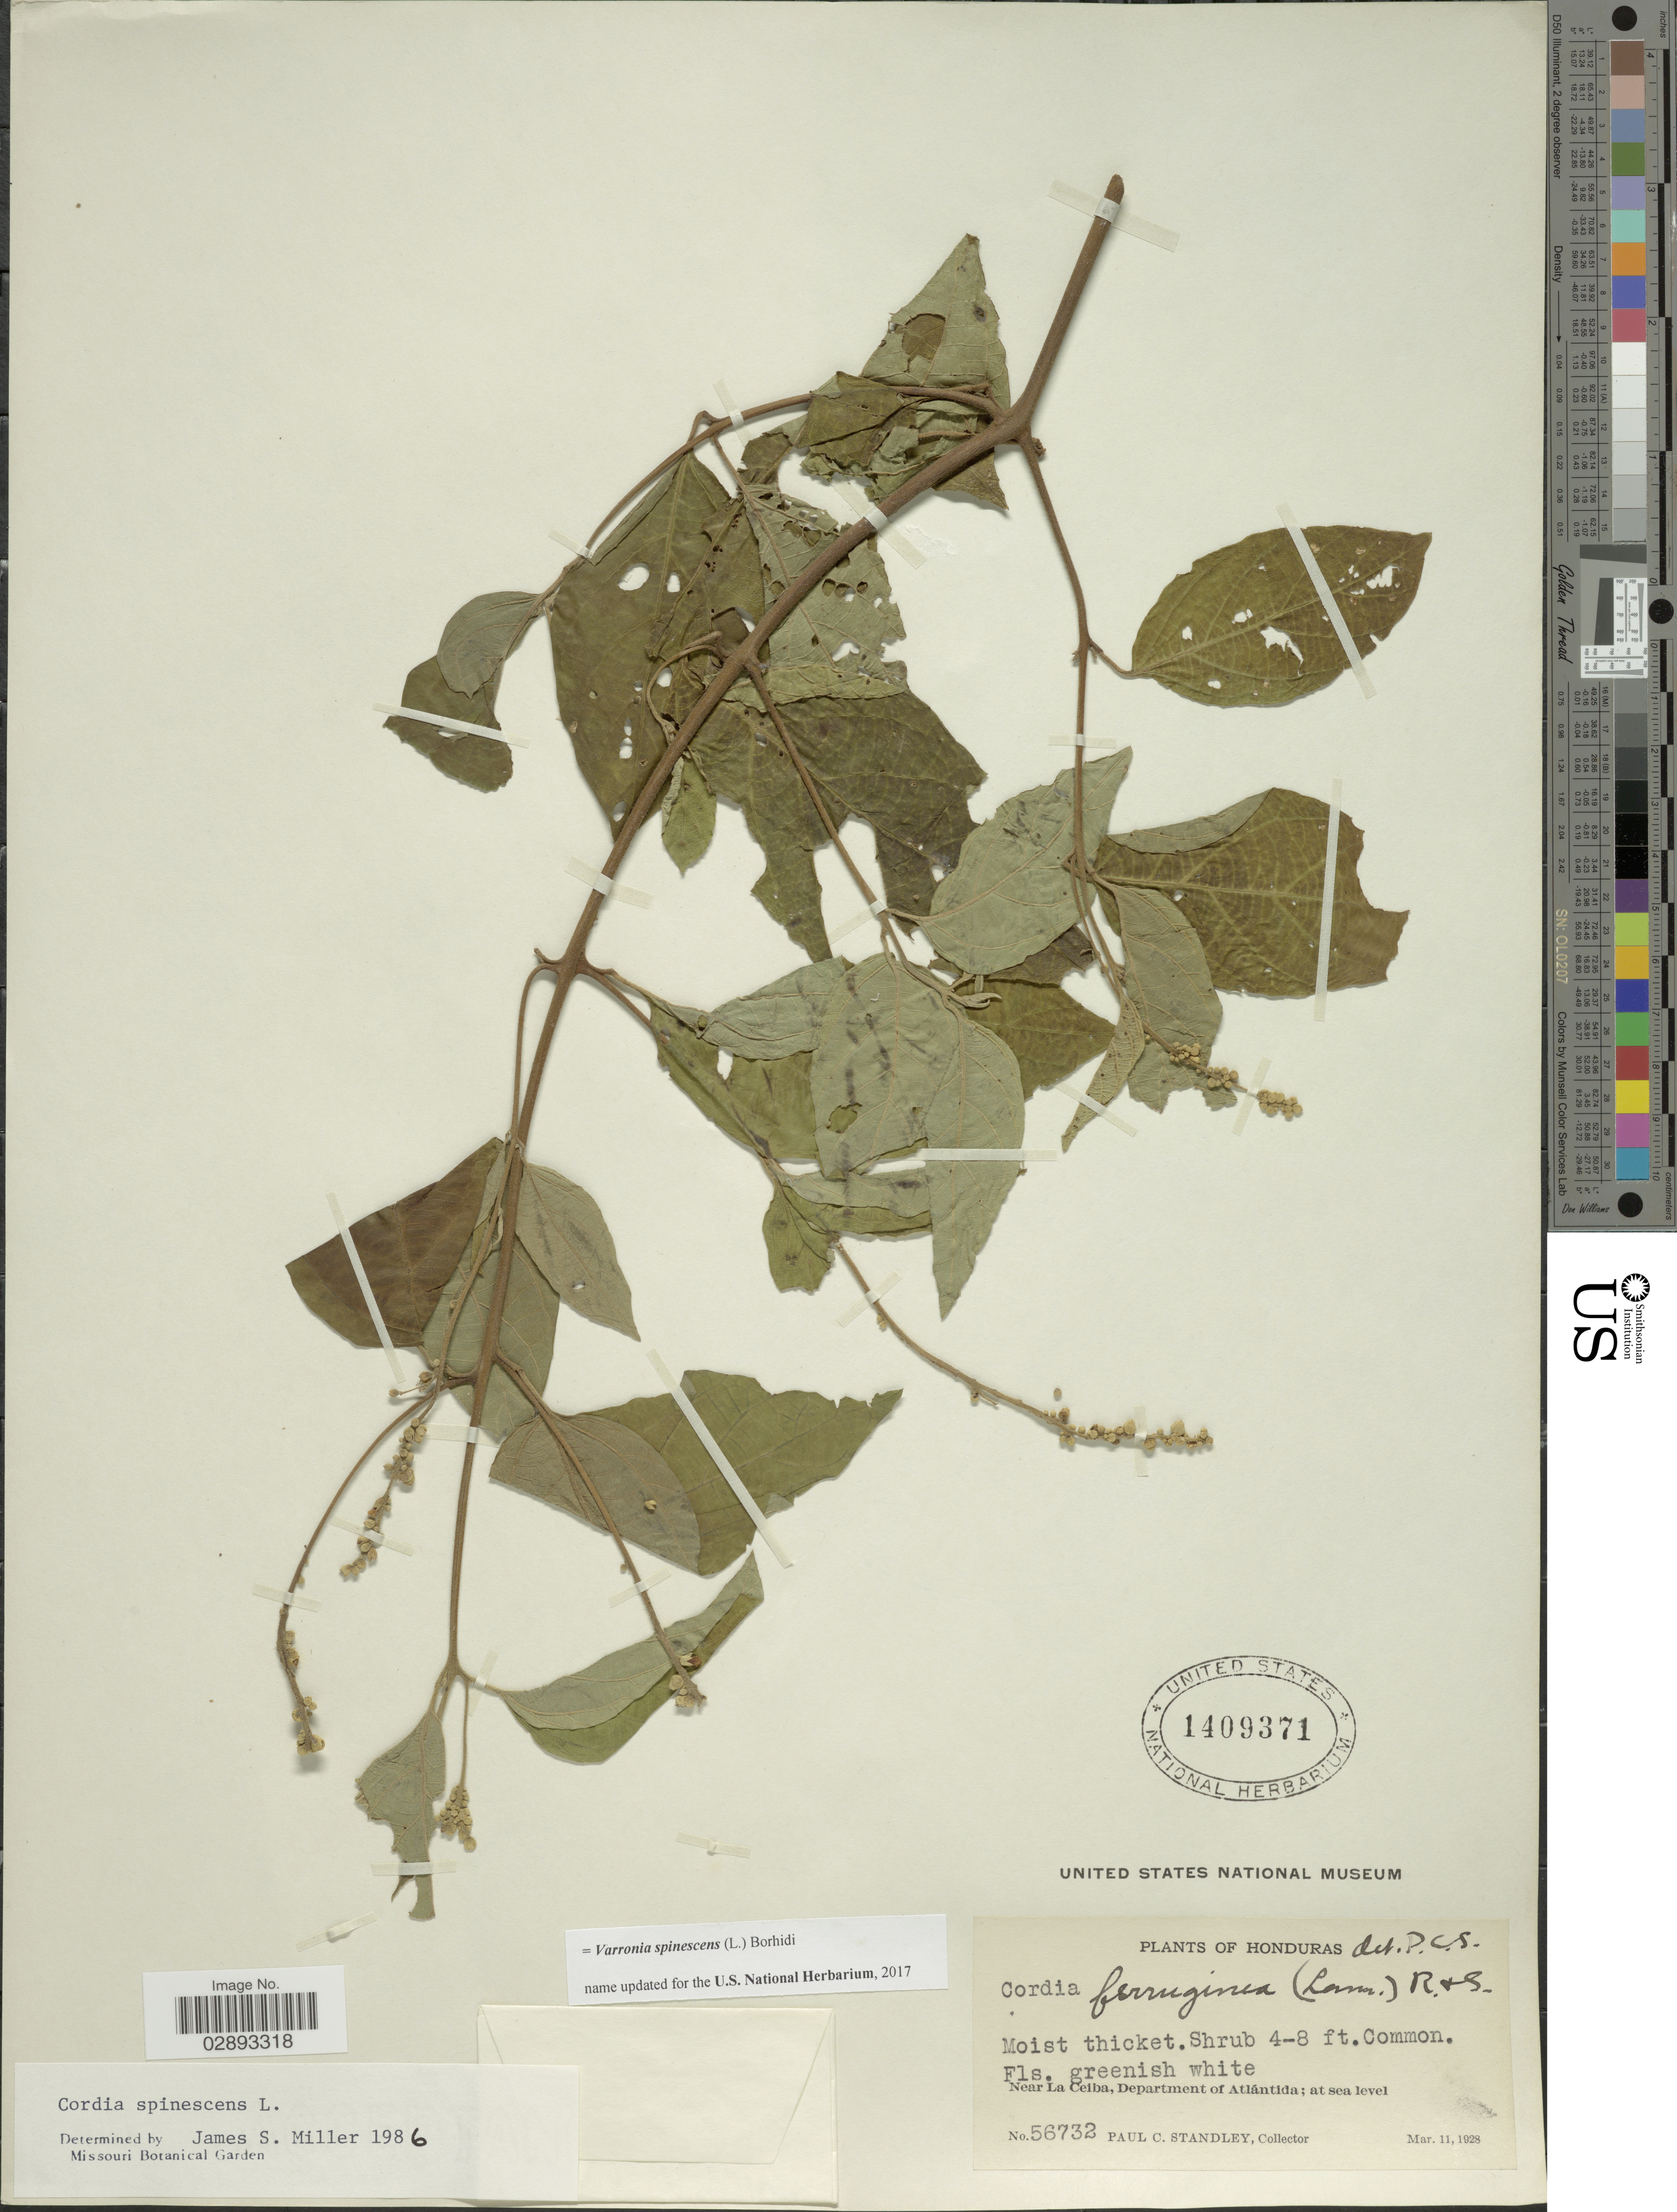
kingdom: Plantae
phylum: Tracheophyta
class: Magnoliopsida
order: Boraginales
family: Cordiaceae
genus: Varronia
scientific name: Varronia spinescens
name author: (L.) Borhidi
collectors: P. C. Standley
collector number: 56732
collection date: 1928-03-11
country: Honduras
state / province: Atlántida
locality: Near La Ceiba, Department of Atlántida.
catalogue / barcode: US 1409371